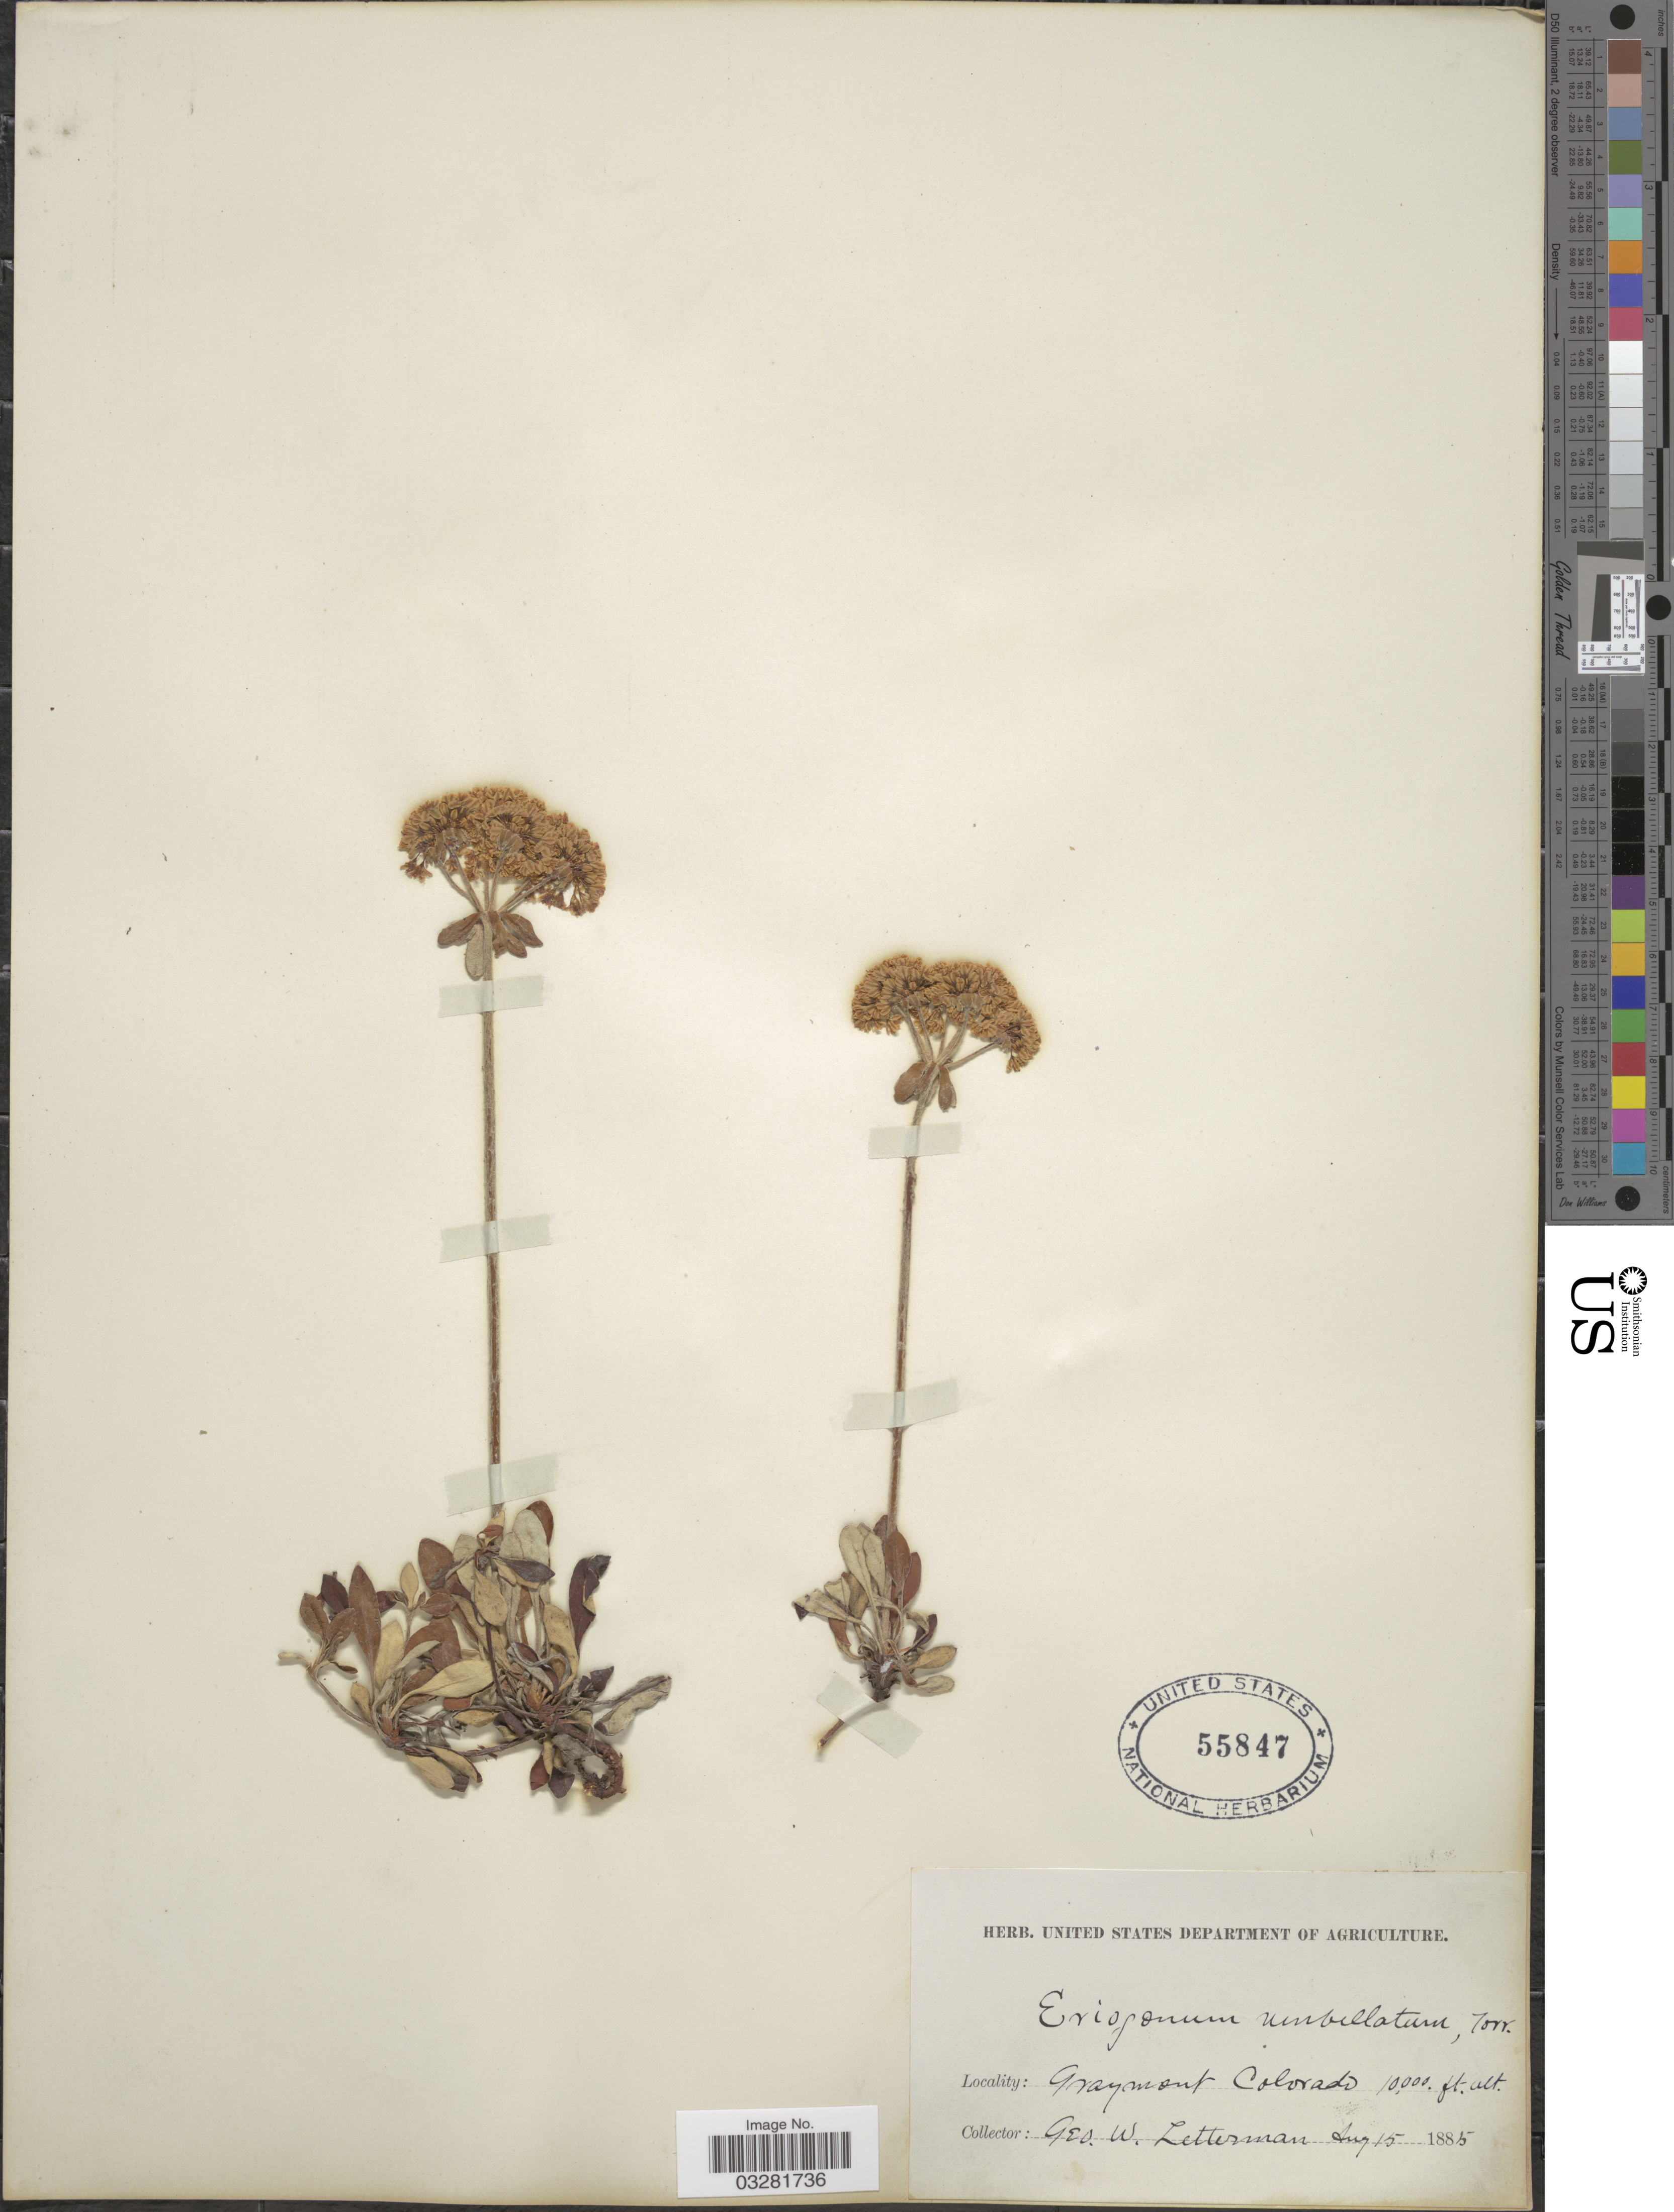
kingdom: Plantae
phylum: Tracheophyta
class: Magnoliopsida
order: Caryophyllales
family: Polygonaceae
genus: Eriogonum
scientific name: Eriogonum umbellatum var. subalpinum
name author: M.E. Jones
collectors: G. W. Letterman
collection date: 1885-08-15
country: United States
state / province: Colorado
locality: Graymont.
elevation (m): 3048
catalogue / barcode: US 55847